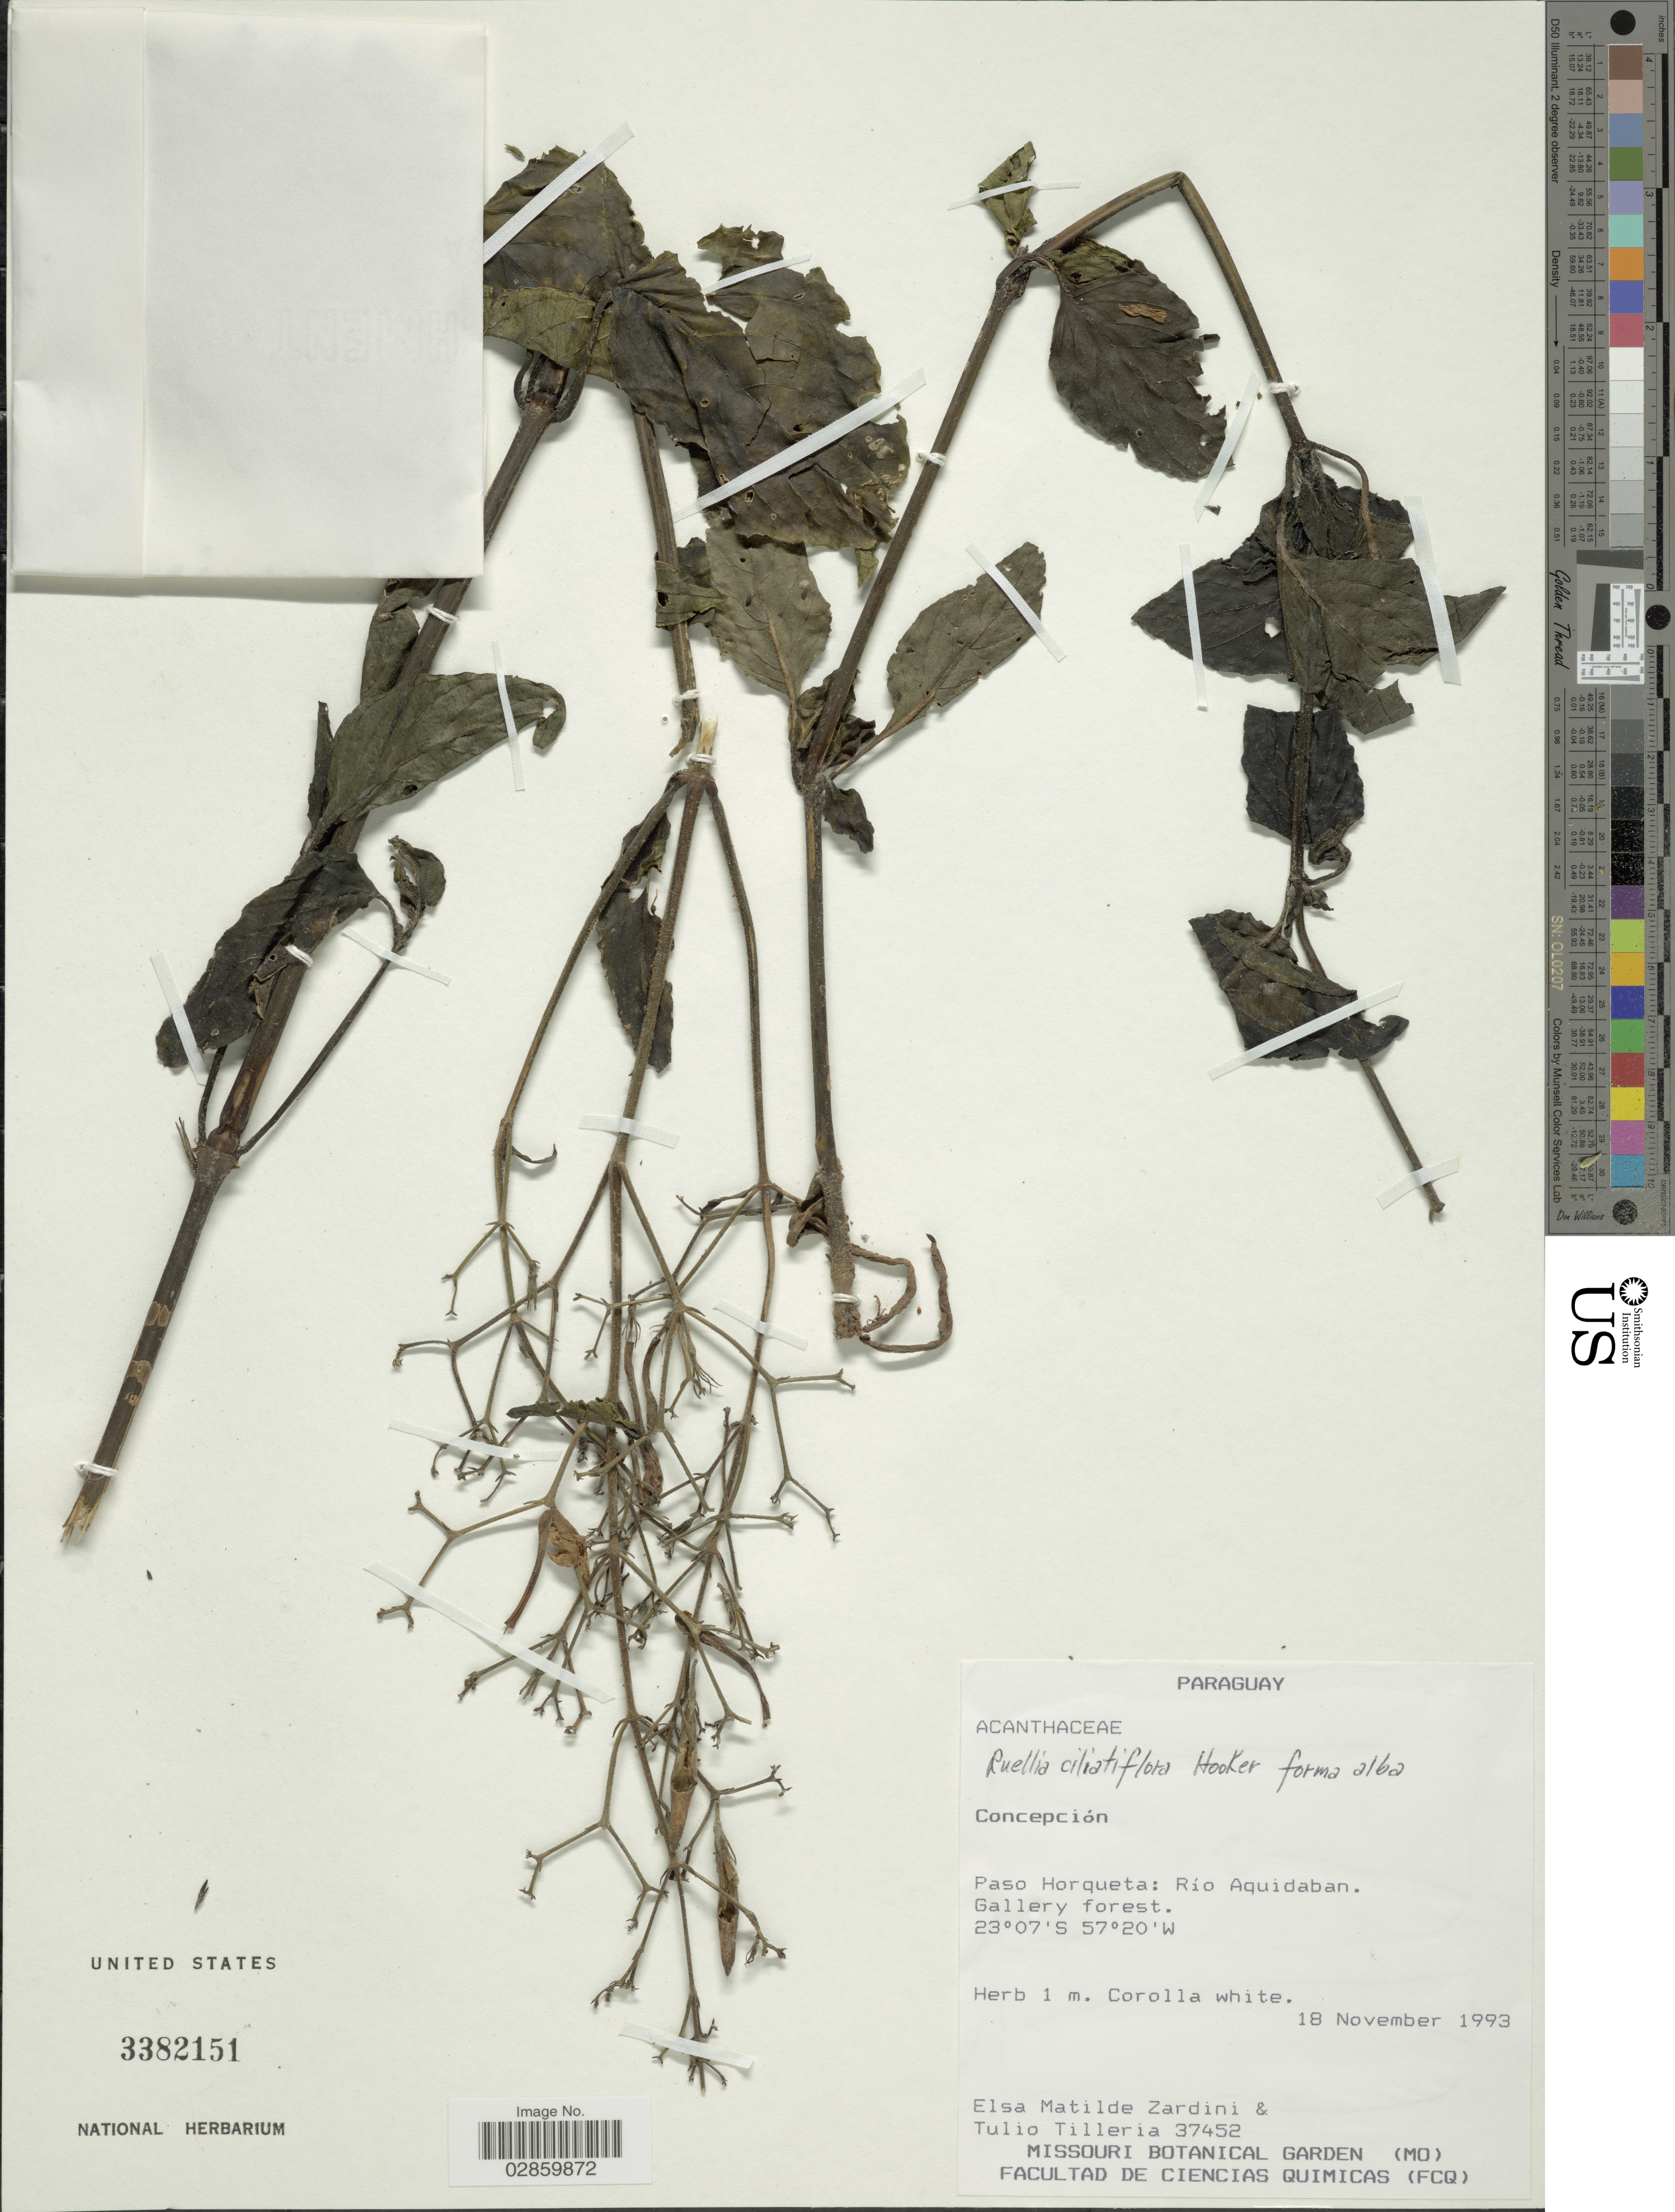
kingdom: Plantae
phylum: Tracheophyta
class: Magnoliopsida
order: Lamiales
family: Acanthaceae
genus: Ruellia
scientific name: Ruellia ciliatiflora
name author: Hook.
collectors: E. M. Zardini & T. Tilleria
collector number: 37452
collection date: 1993-11-18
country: Paraguay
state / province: Concepcion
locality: Paso Horqueta: Río Aquidaban.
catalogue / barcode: US 3382151